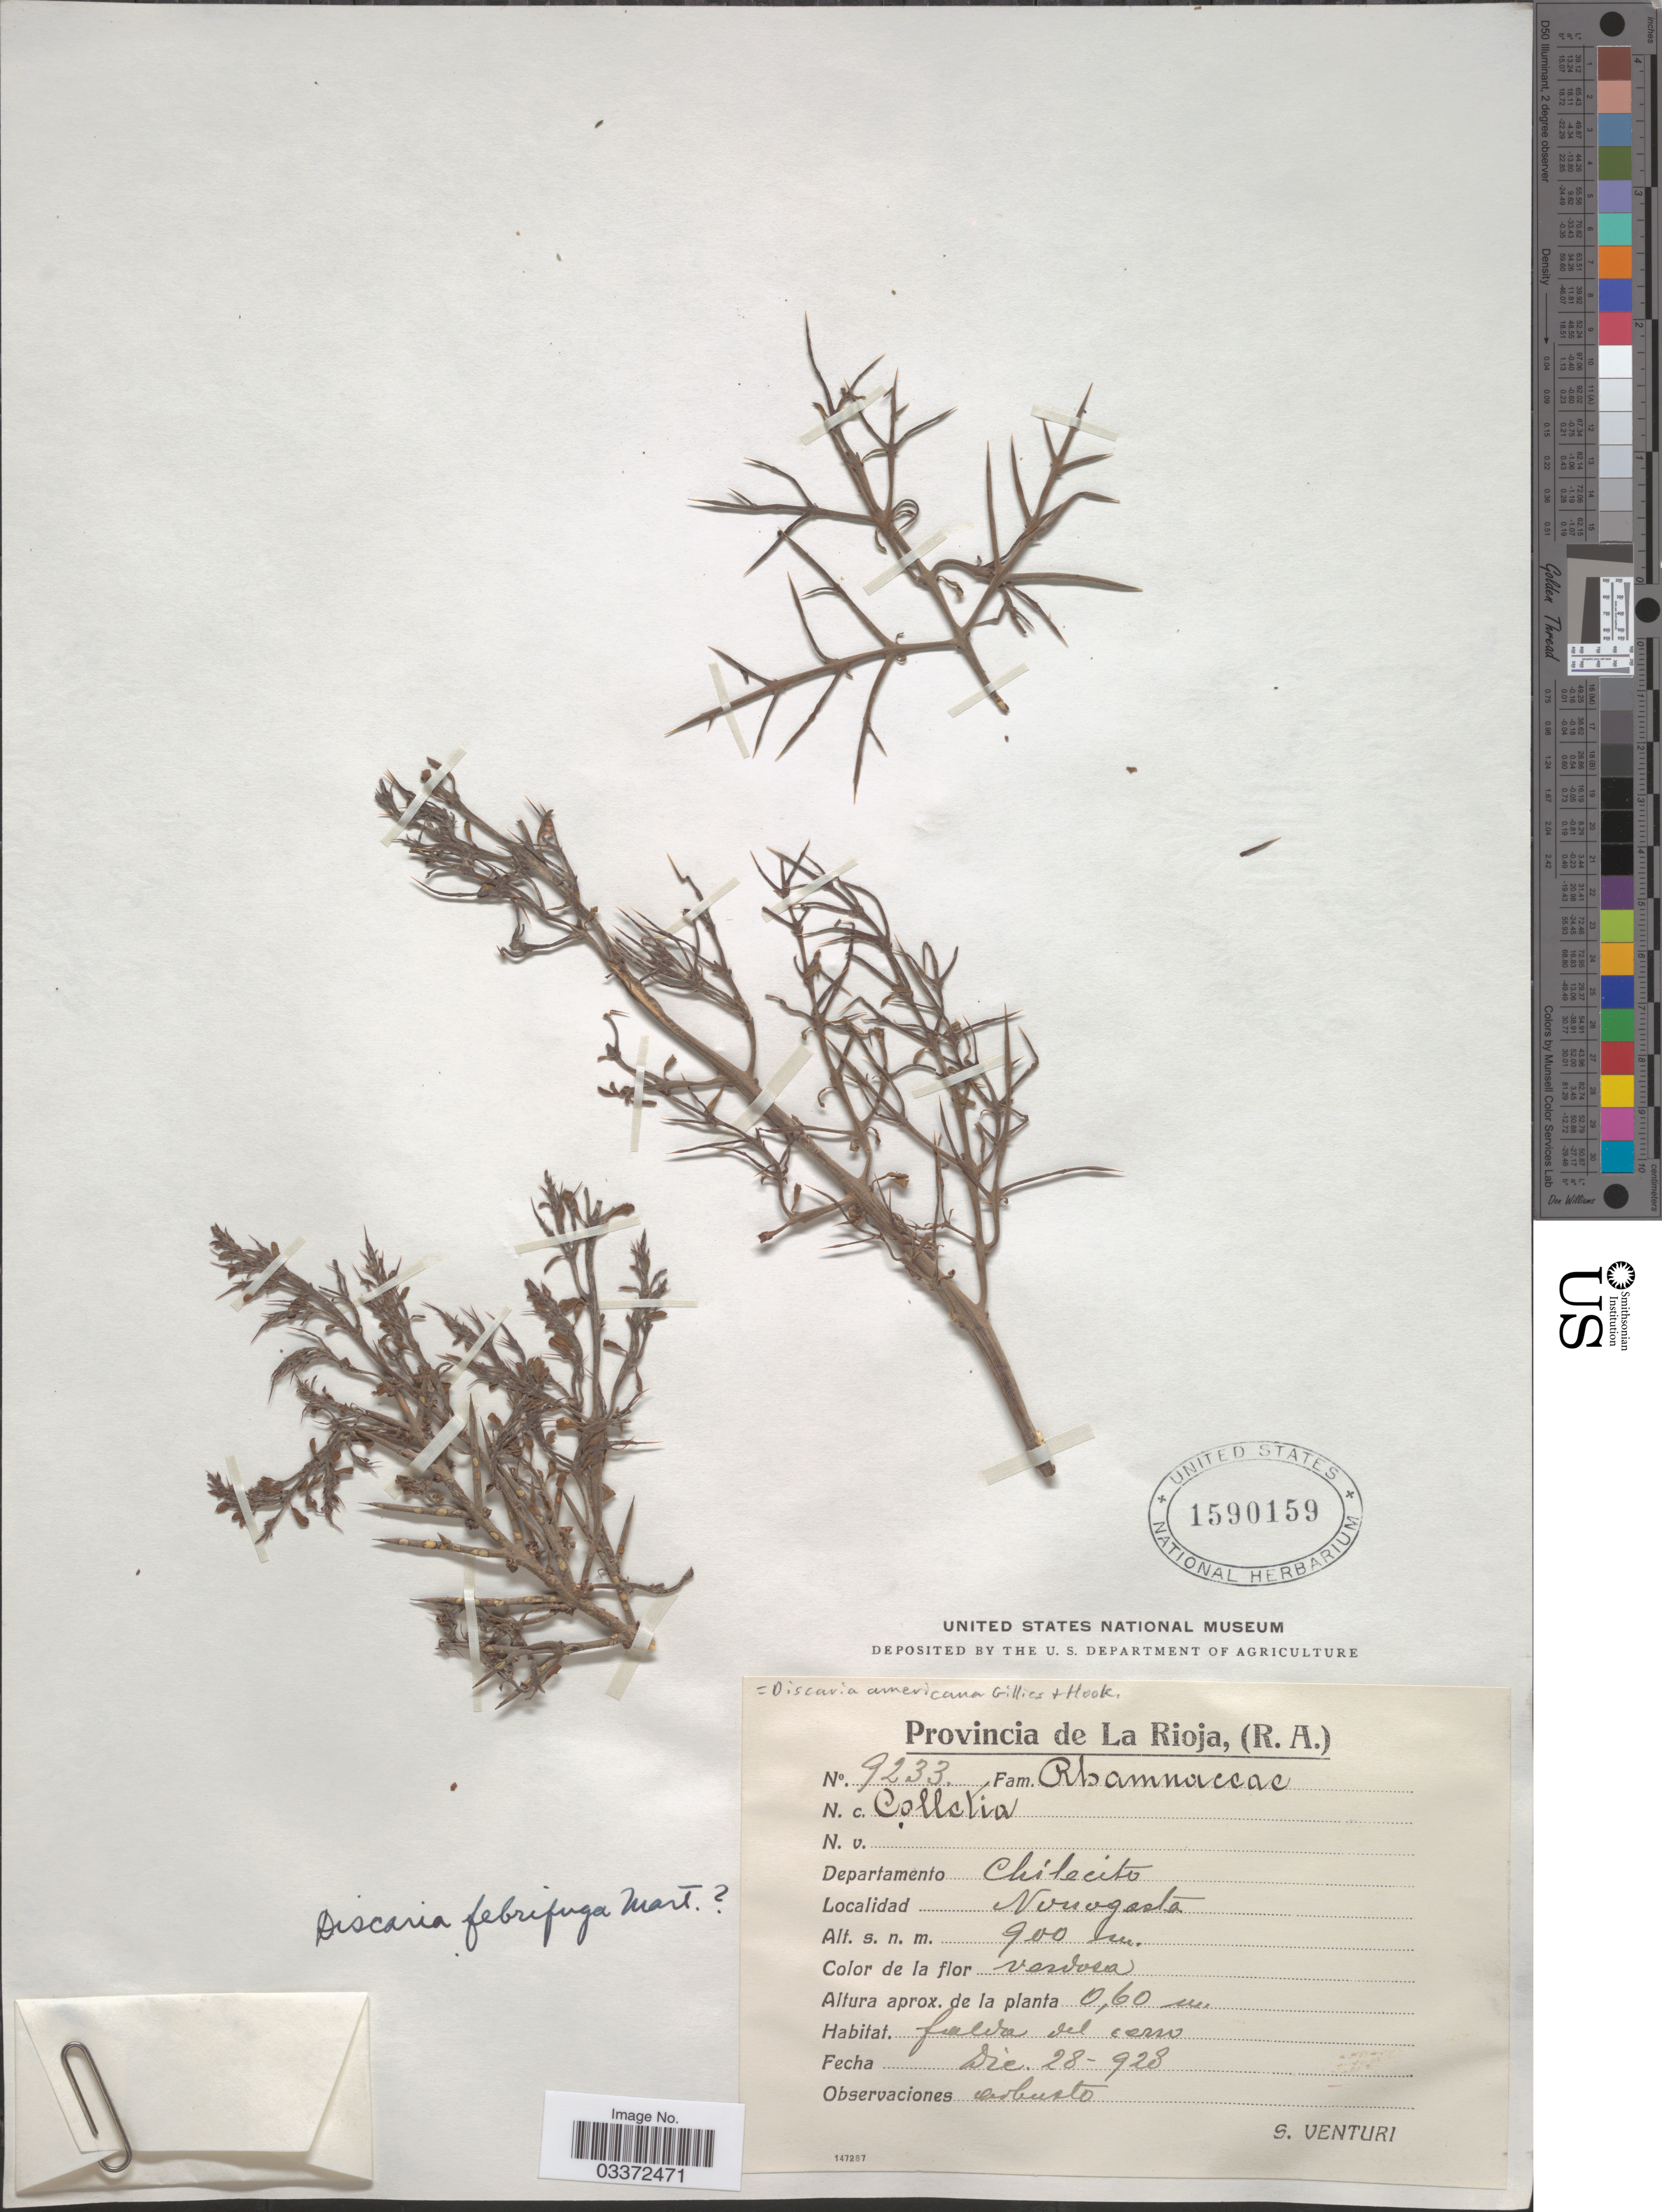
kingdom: Plantae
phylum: Tracheophyta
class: Magnoliopsida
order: Rosales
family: Rhamnaceae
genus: Discaria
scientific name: Discaria americana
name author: Gillies & Hook.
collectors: S. Venturi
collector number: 9233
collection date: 1928-12-28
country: Argentina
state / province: La Rioja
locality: Departamento Chilecito, Nonogasta.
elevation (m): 900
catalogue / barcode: US 1590159